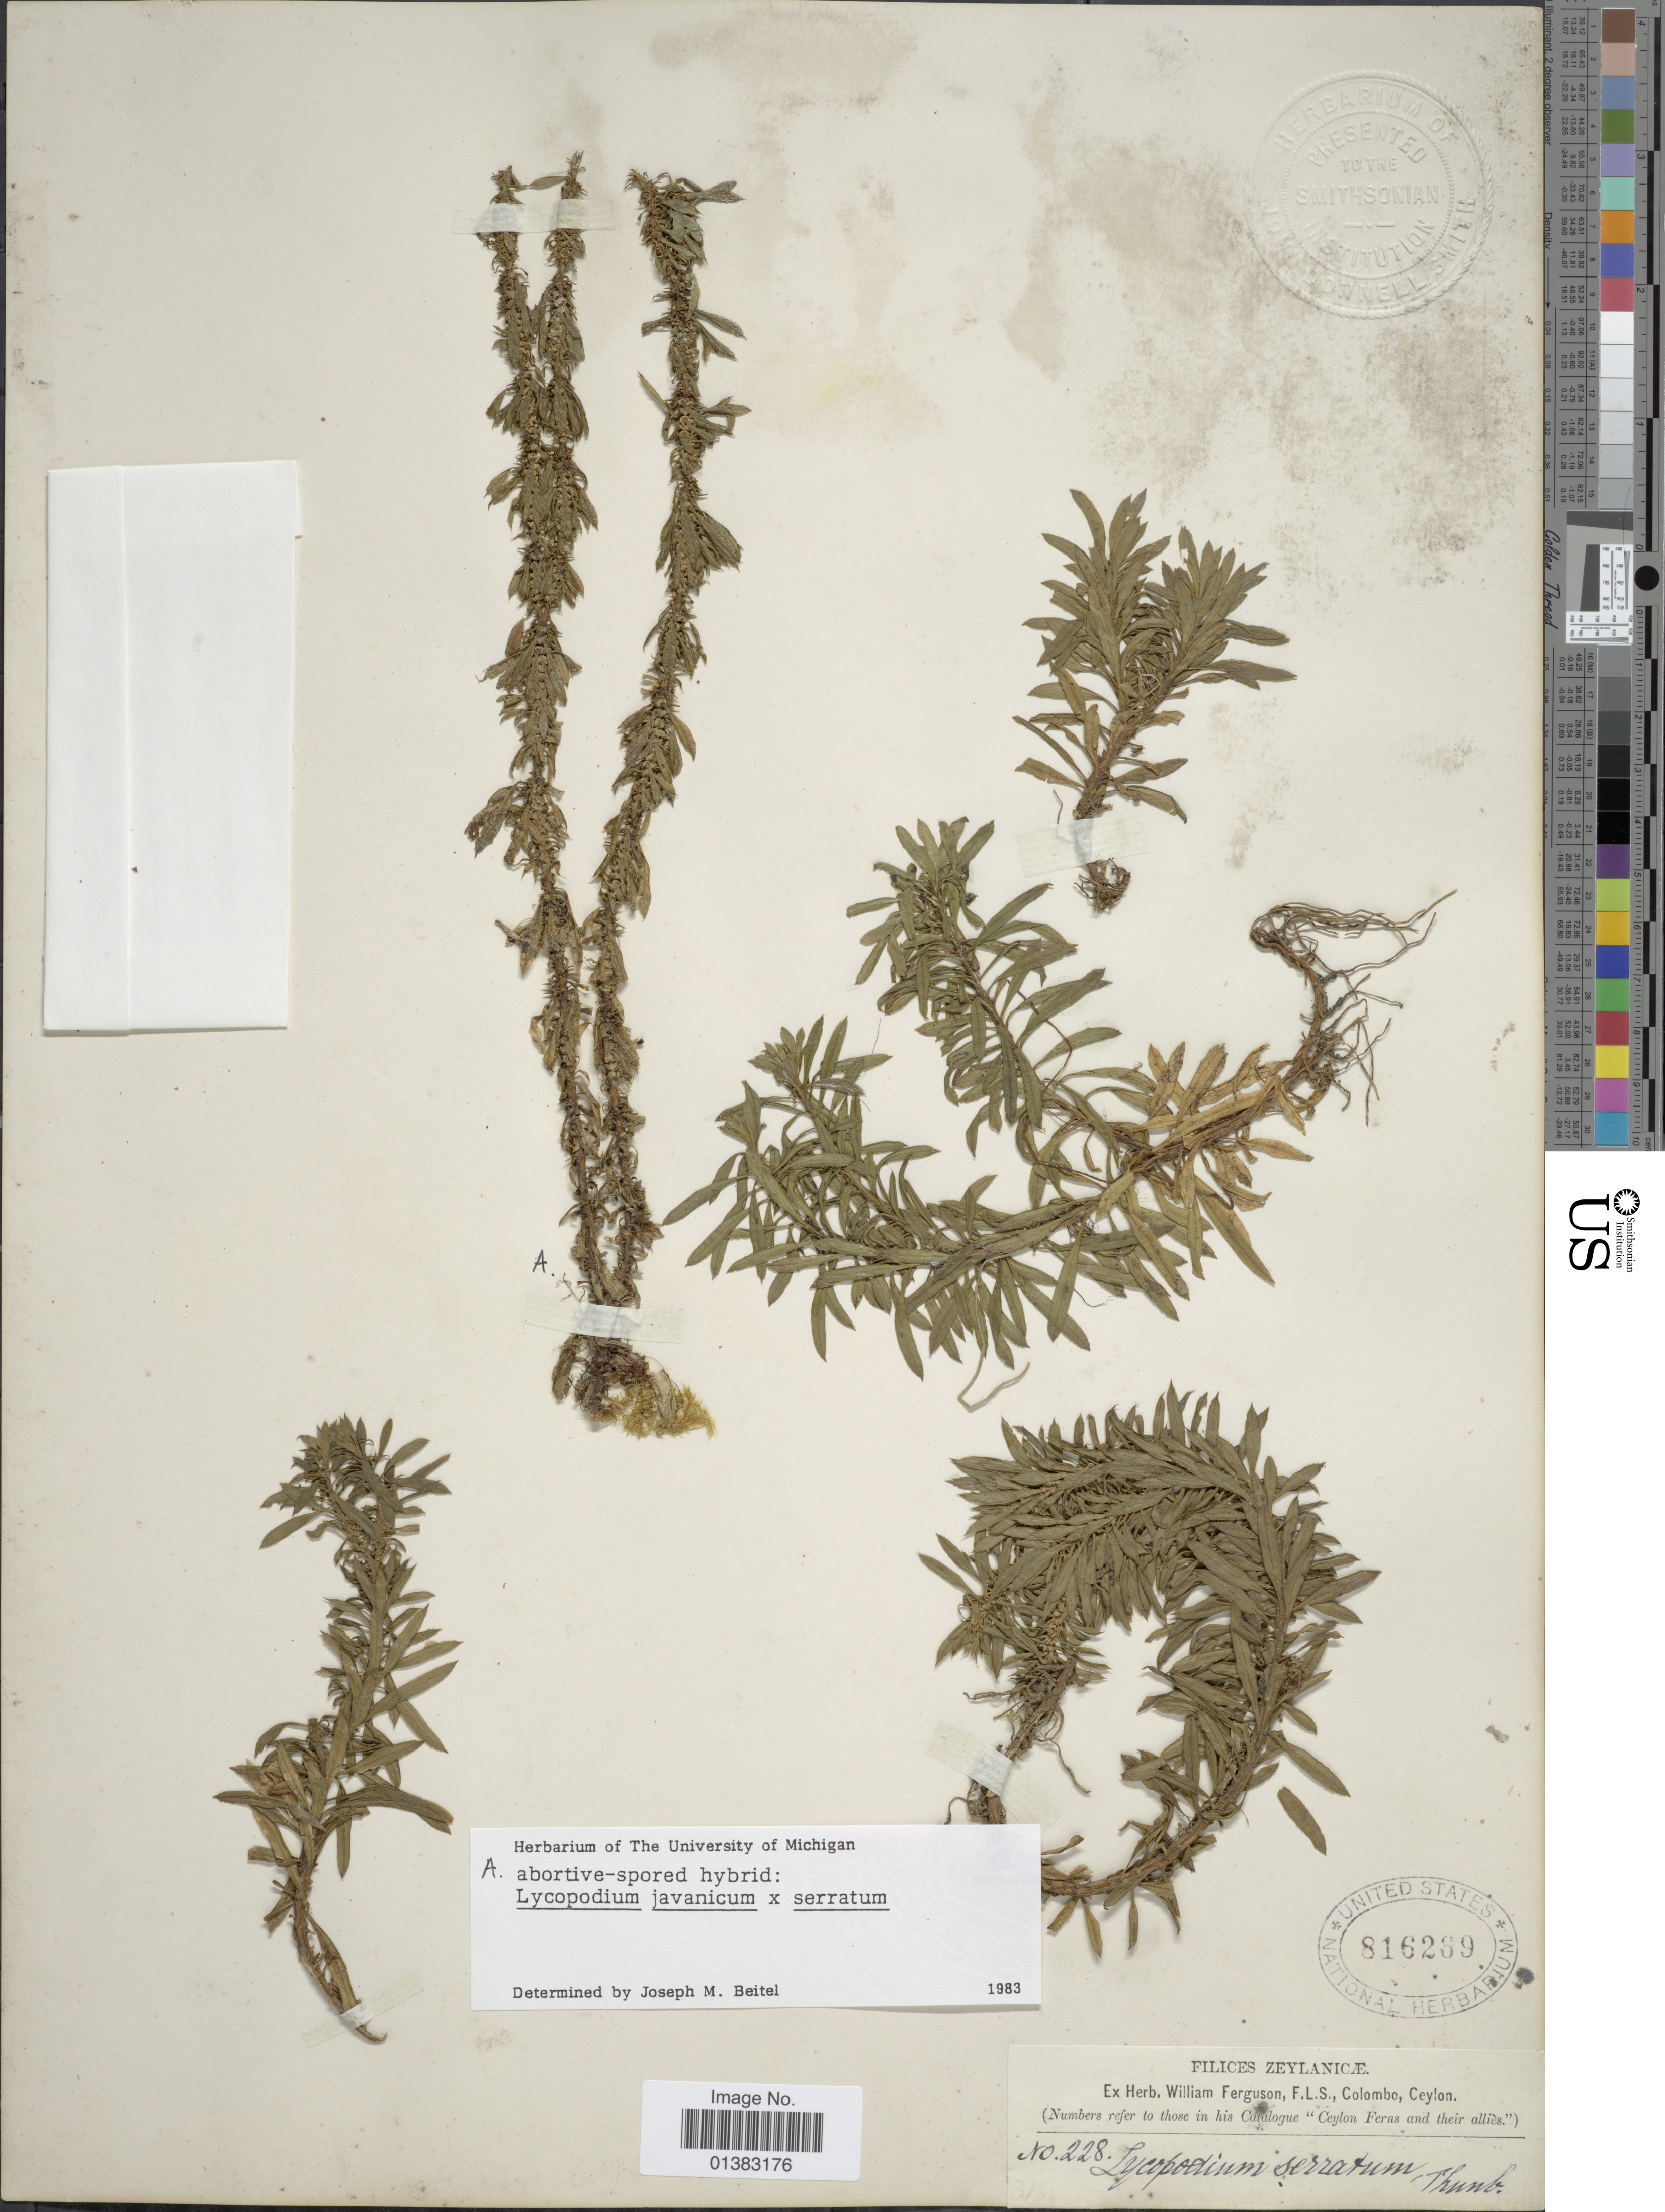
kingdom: Plantae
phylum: Tracheophyta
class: Lycopodiopsida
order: Lycopodiales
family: Lycopodiaceae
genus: Huperzia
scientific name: Huperzia javanica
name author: (Sw.) C.Y. Yang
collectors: ex herb. William Ferguson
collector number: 228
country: Sri Lanka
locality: Zeylanicae, Ceylon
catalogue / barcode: US 816269